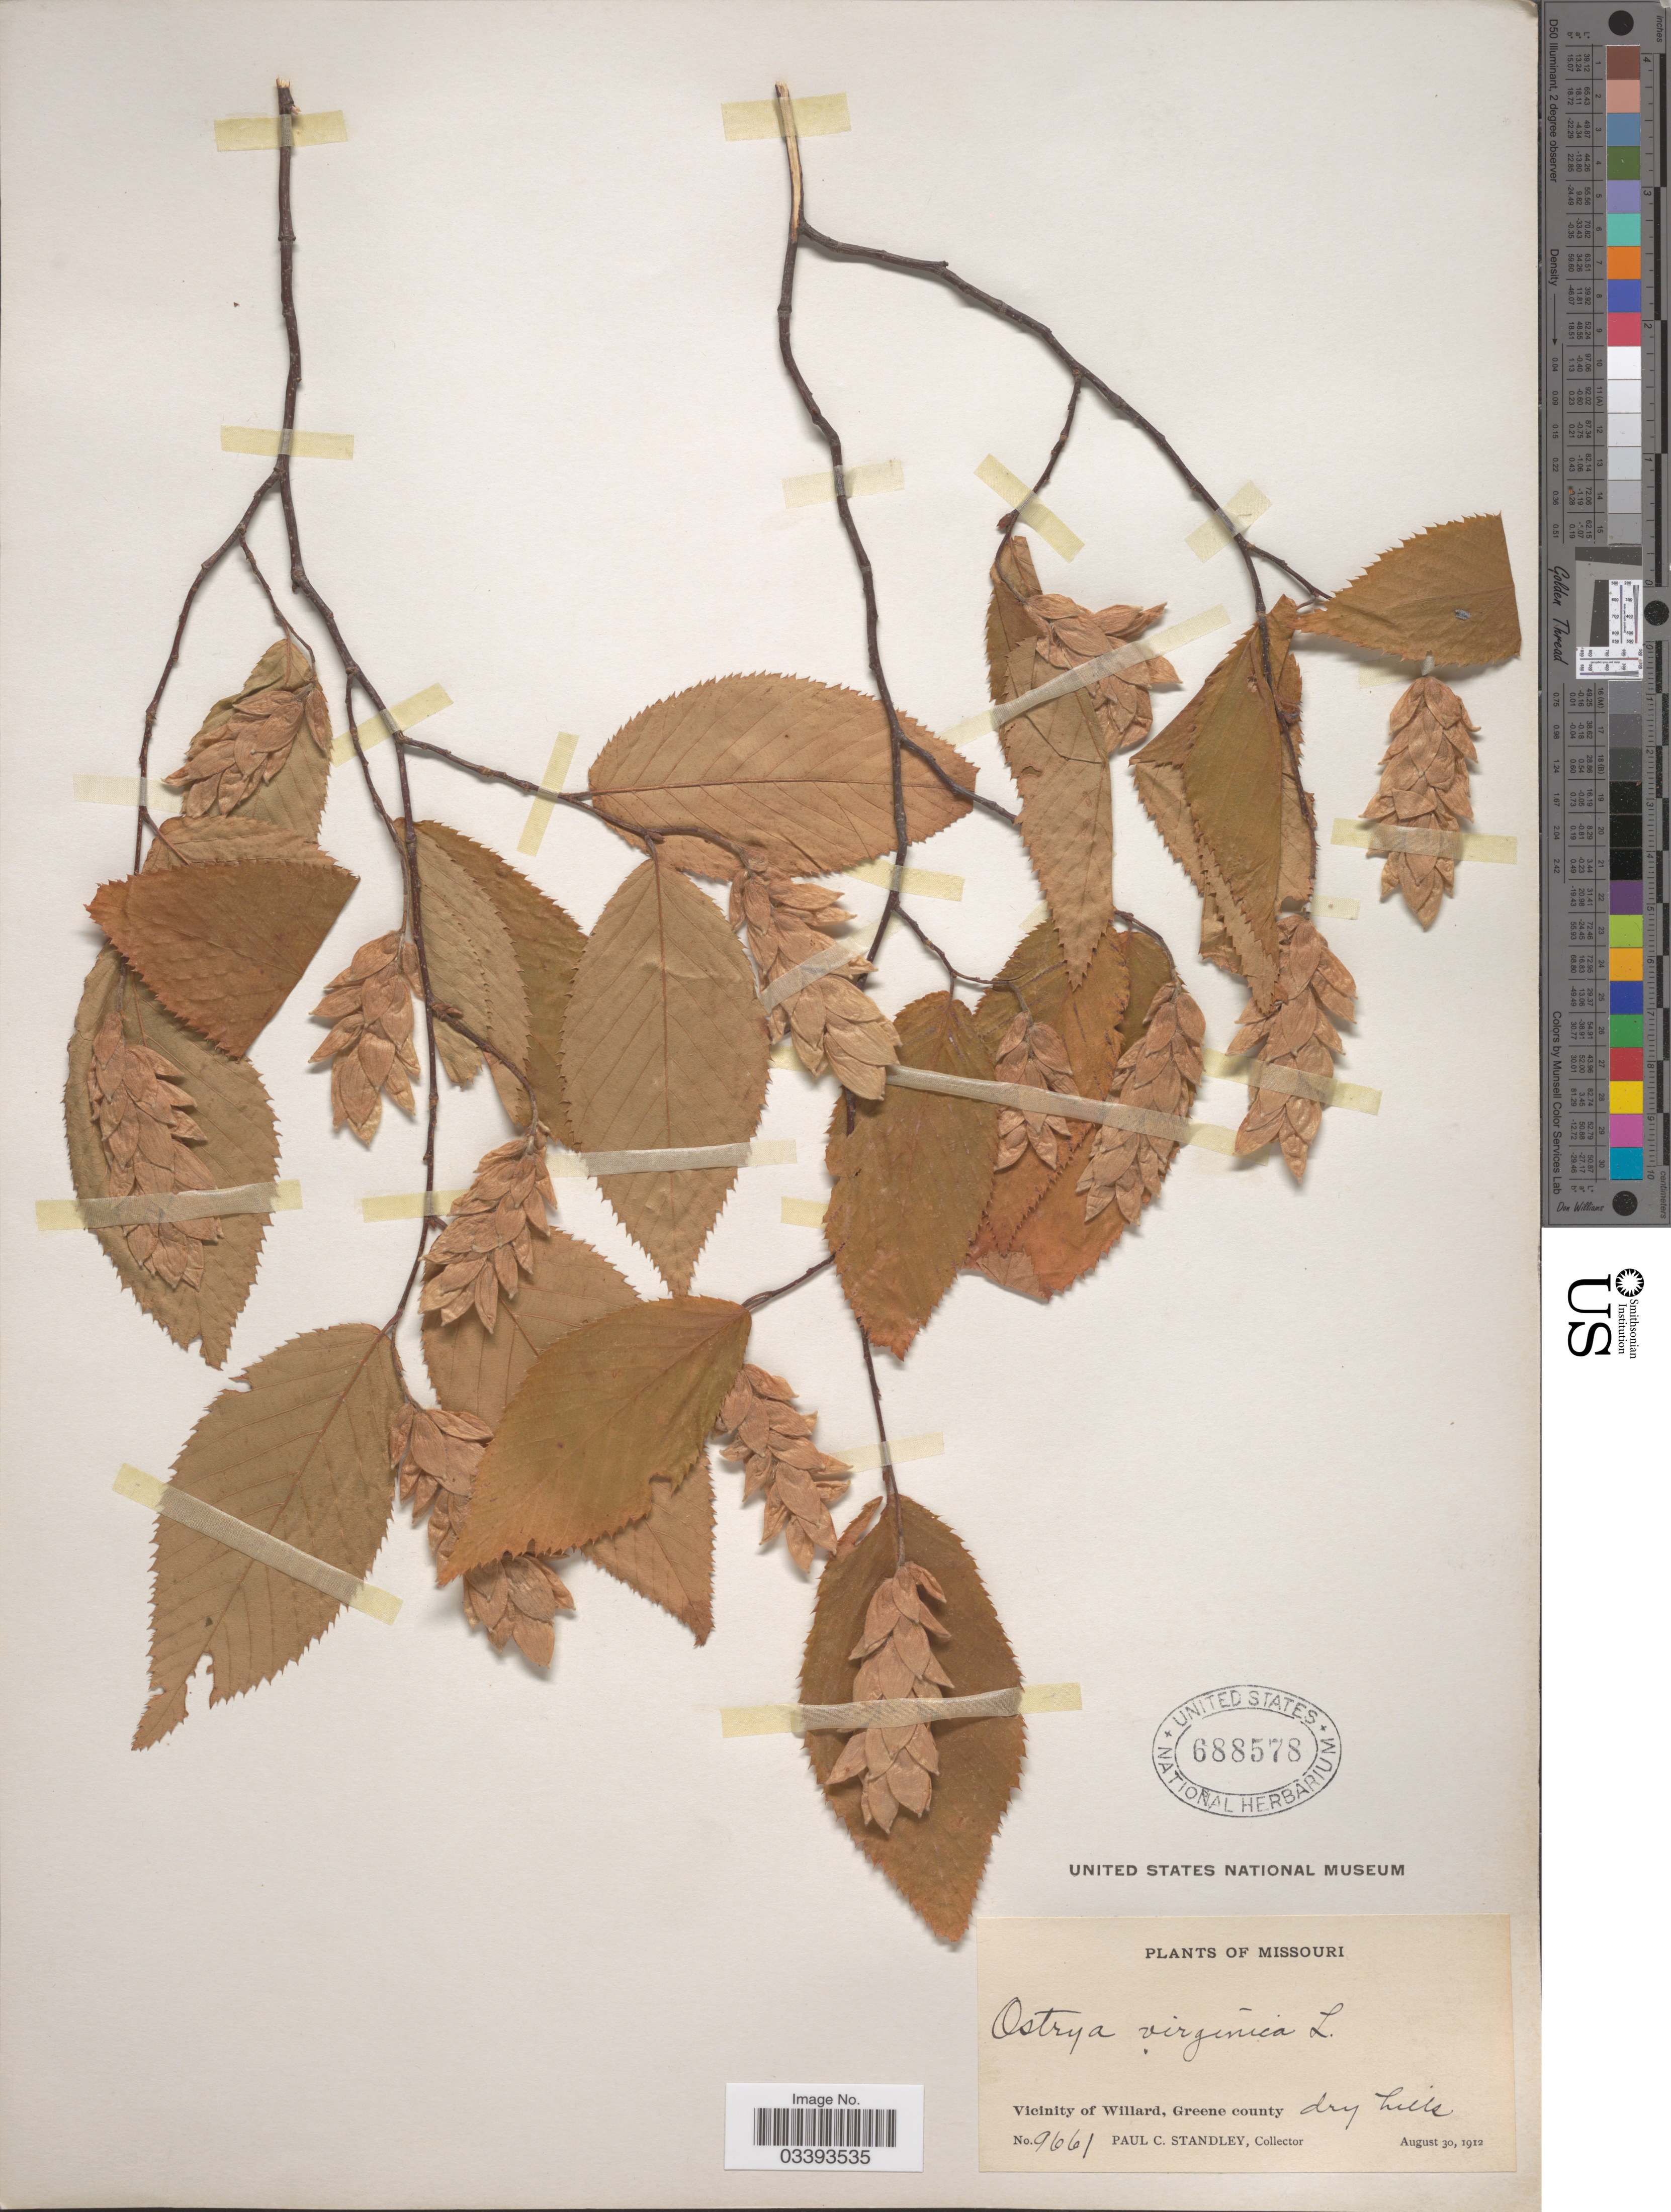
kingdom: Plantae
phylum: Tracheophyta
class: Magnoliopsida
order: Fagales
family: Betulaceae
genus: Ostrya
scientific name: Ostrya virginiana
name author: (Mill.) K. Koch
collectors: P. C. Standley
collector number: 9661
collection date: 1912-08-30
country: United States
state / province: Missouri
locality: Vicinity of Willard, Greene County.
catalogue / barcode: US 688578